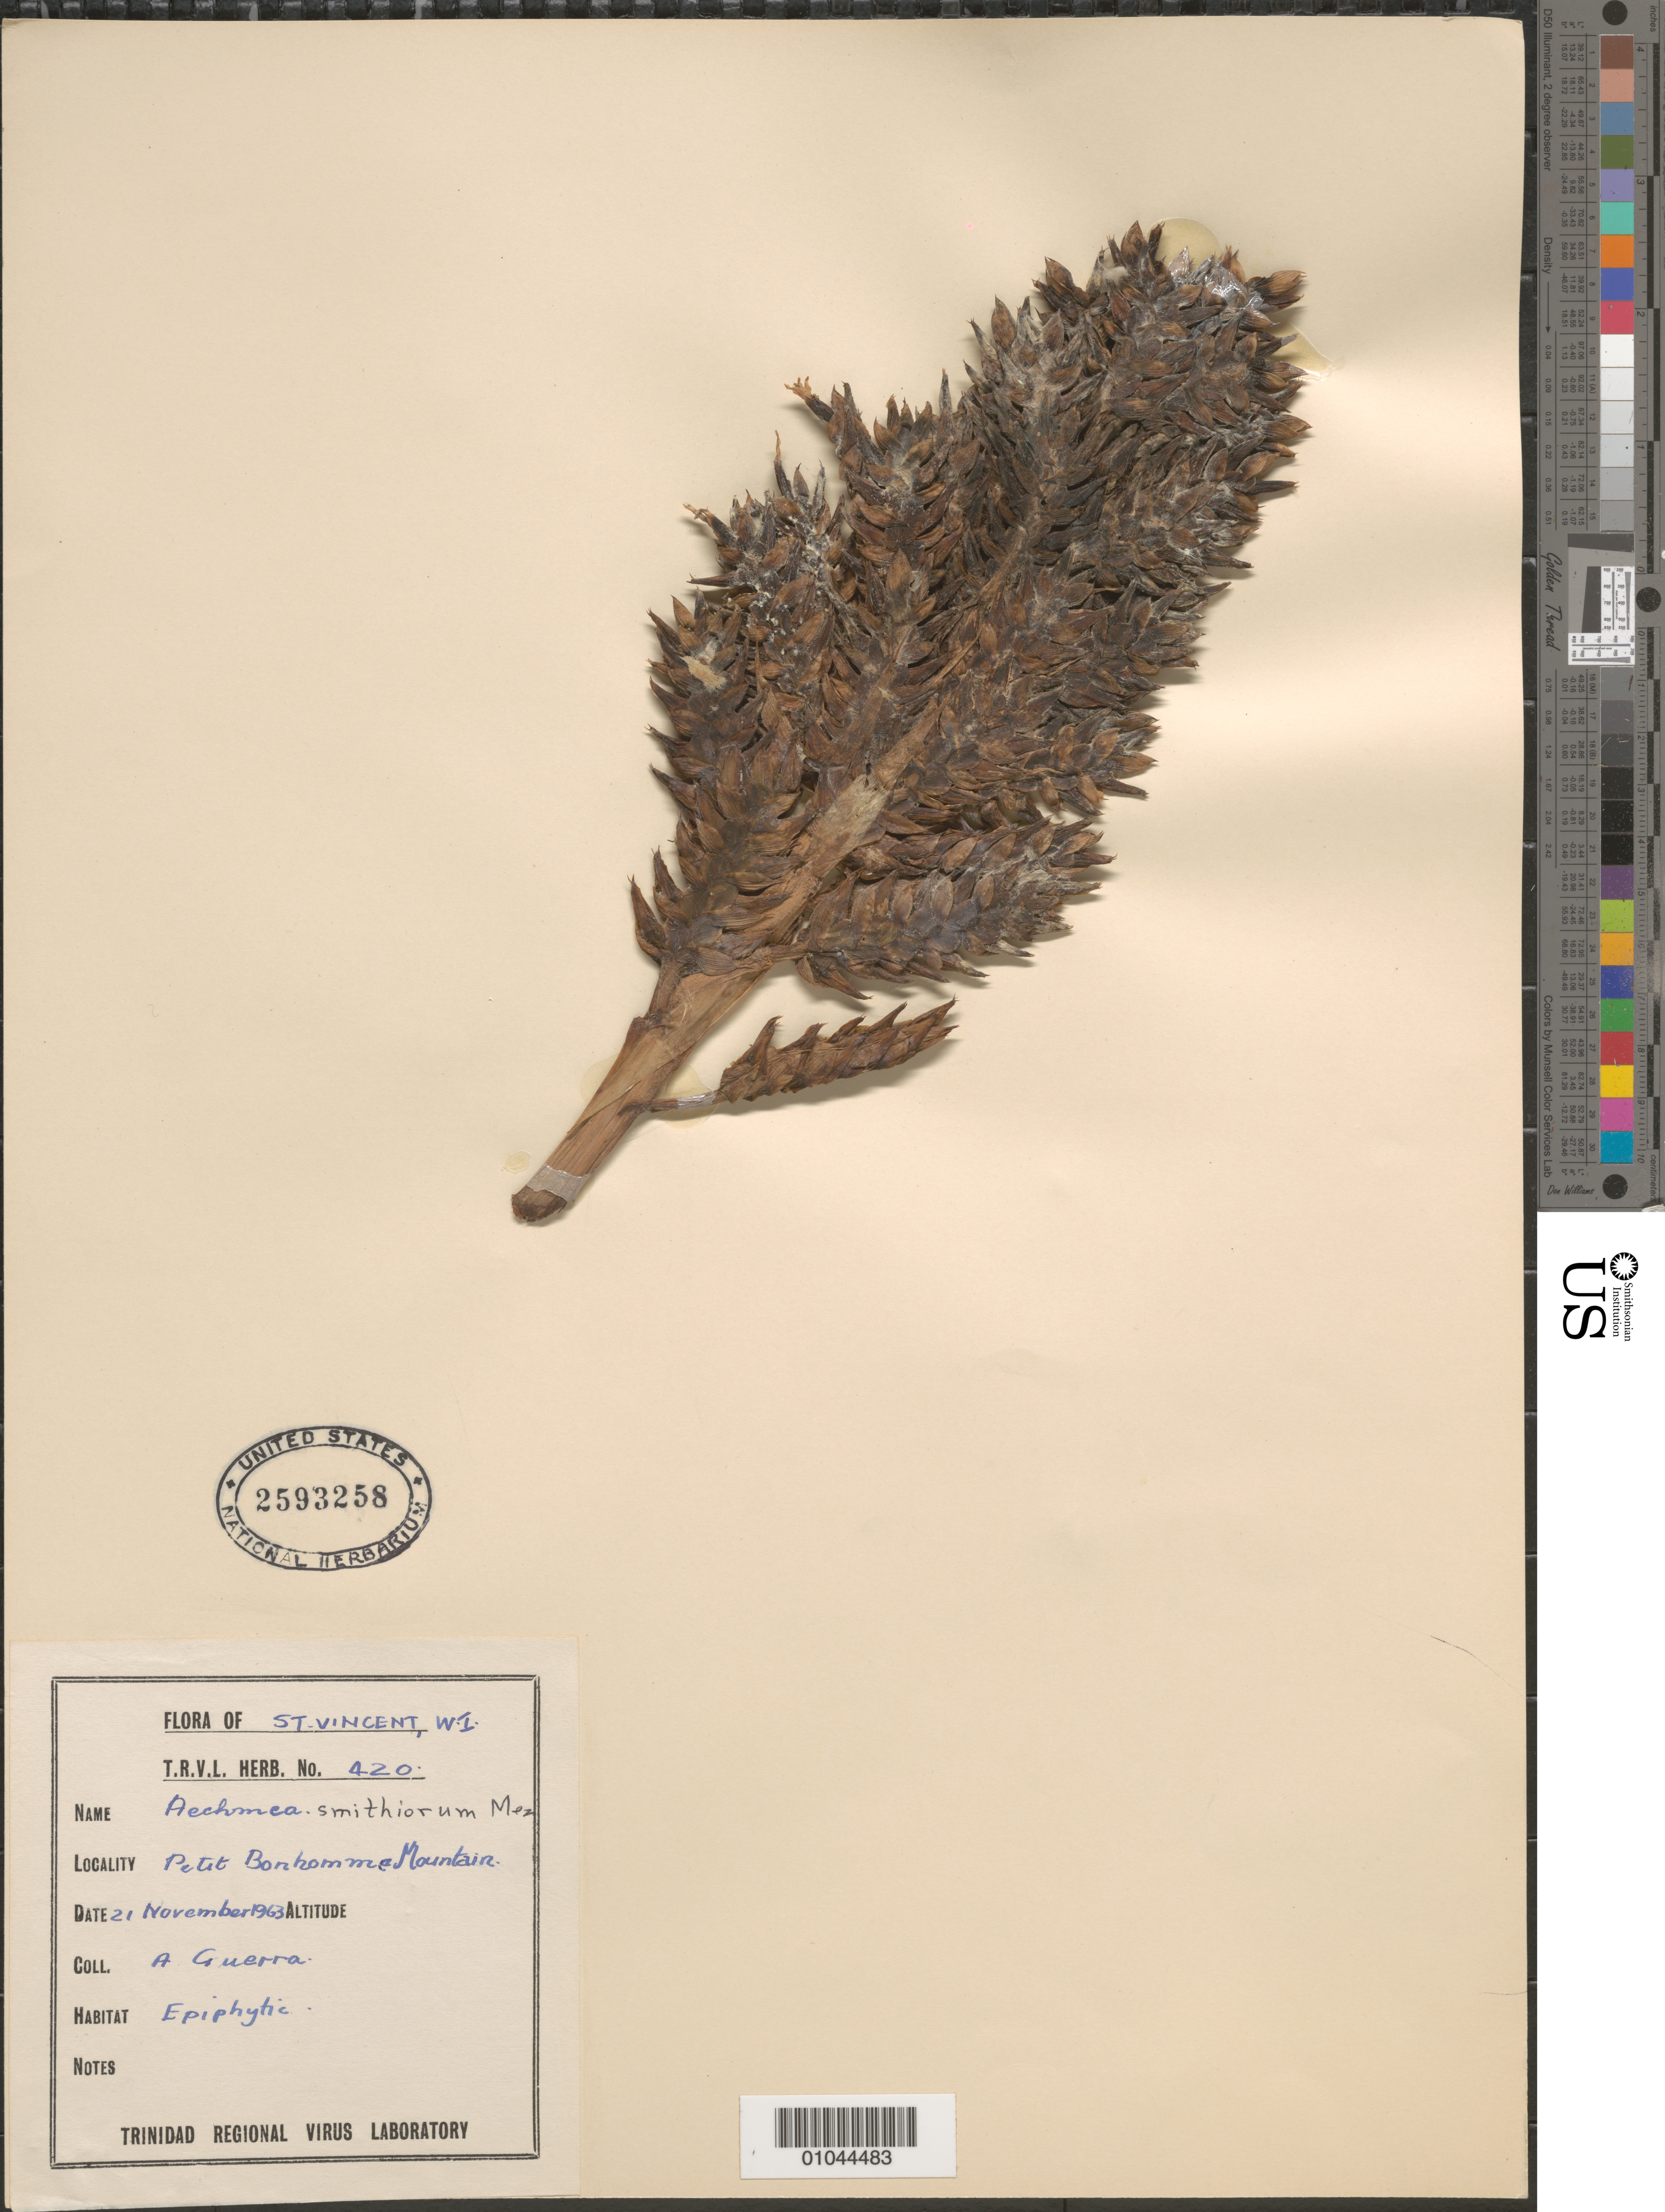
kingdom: Plantae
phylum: Tracheophyta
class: Liliopsida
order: Poales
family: Bromeliaceae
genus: Aechmea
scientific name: Aechmea lavandulacea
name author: C.H. Wright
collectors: A. Guerra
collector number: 420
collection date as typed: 21 Nov 1963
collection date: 1963-11-21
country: St. Vincent - Grenadines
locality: Petit Bonhomme Mountain.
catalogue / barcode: US 2593258